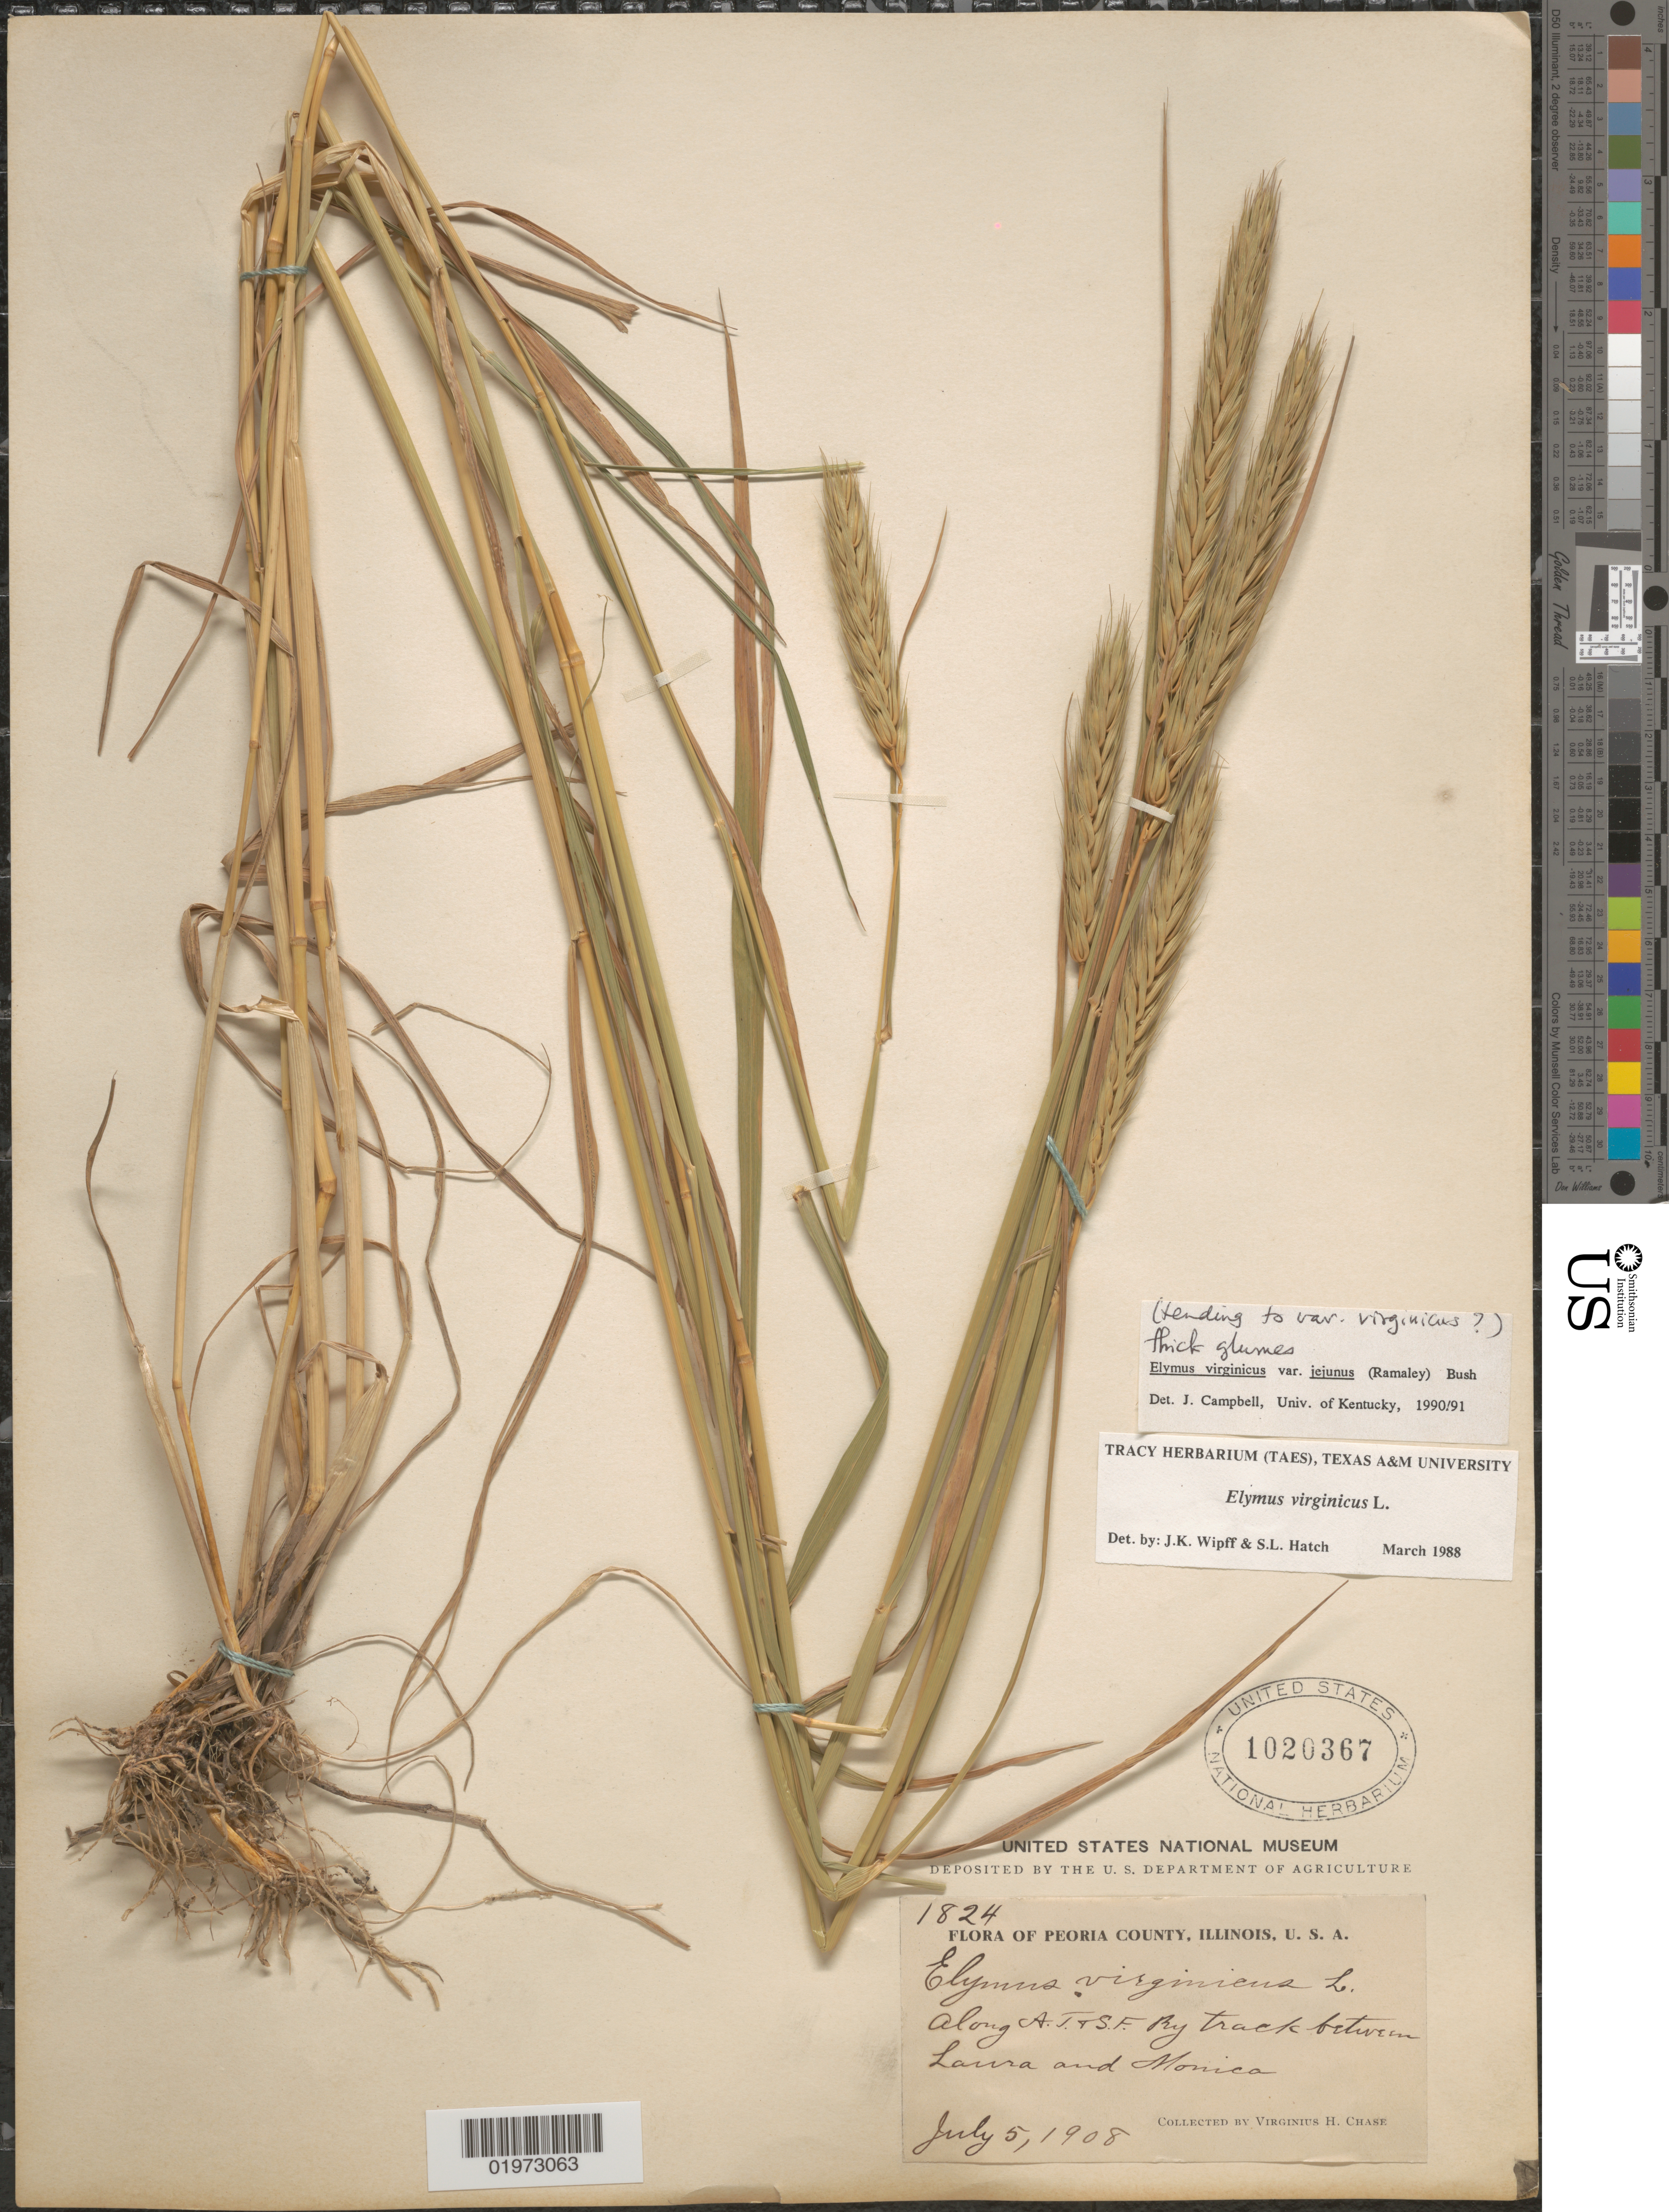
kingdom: Plantae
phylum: Tracheophyta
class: Liliopsida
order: Poales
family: Poaceae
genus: Elymus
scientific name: Elymus virginicus var. virginicus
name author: L.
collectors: V. H. Chase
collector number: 1824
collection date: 1908-07-05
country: United States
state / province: Illinois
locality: Peoria County. Along A. T. & S. F. Ry track between Laura and Monica.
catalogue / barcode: US 1020367